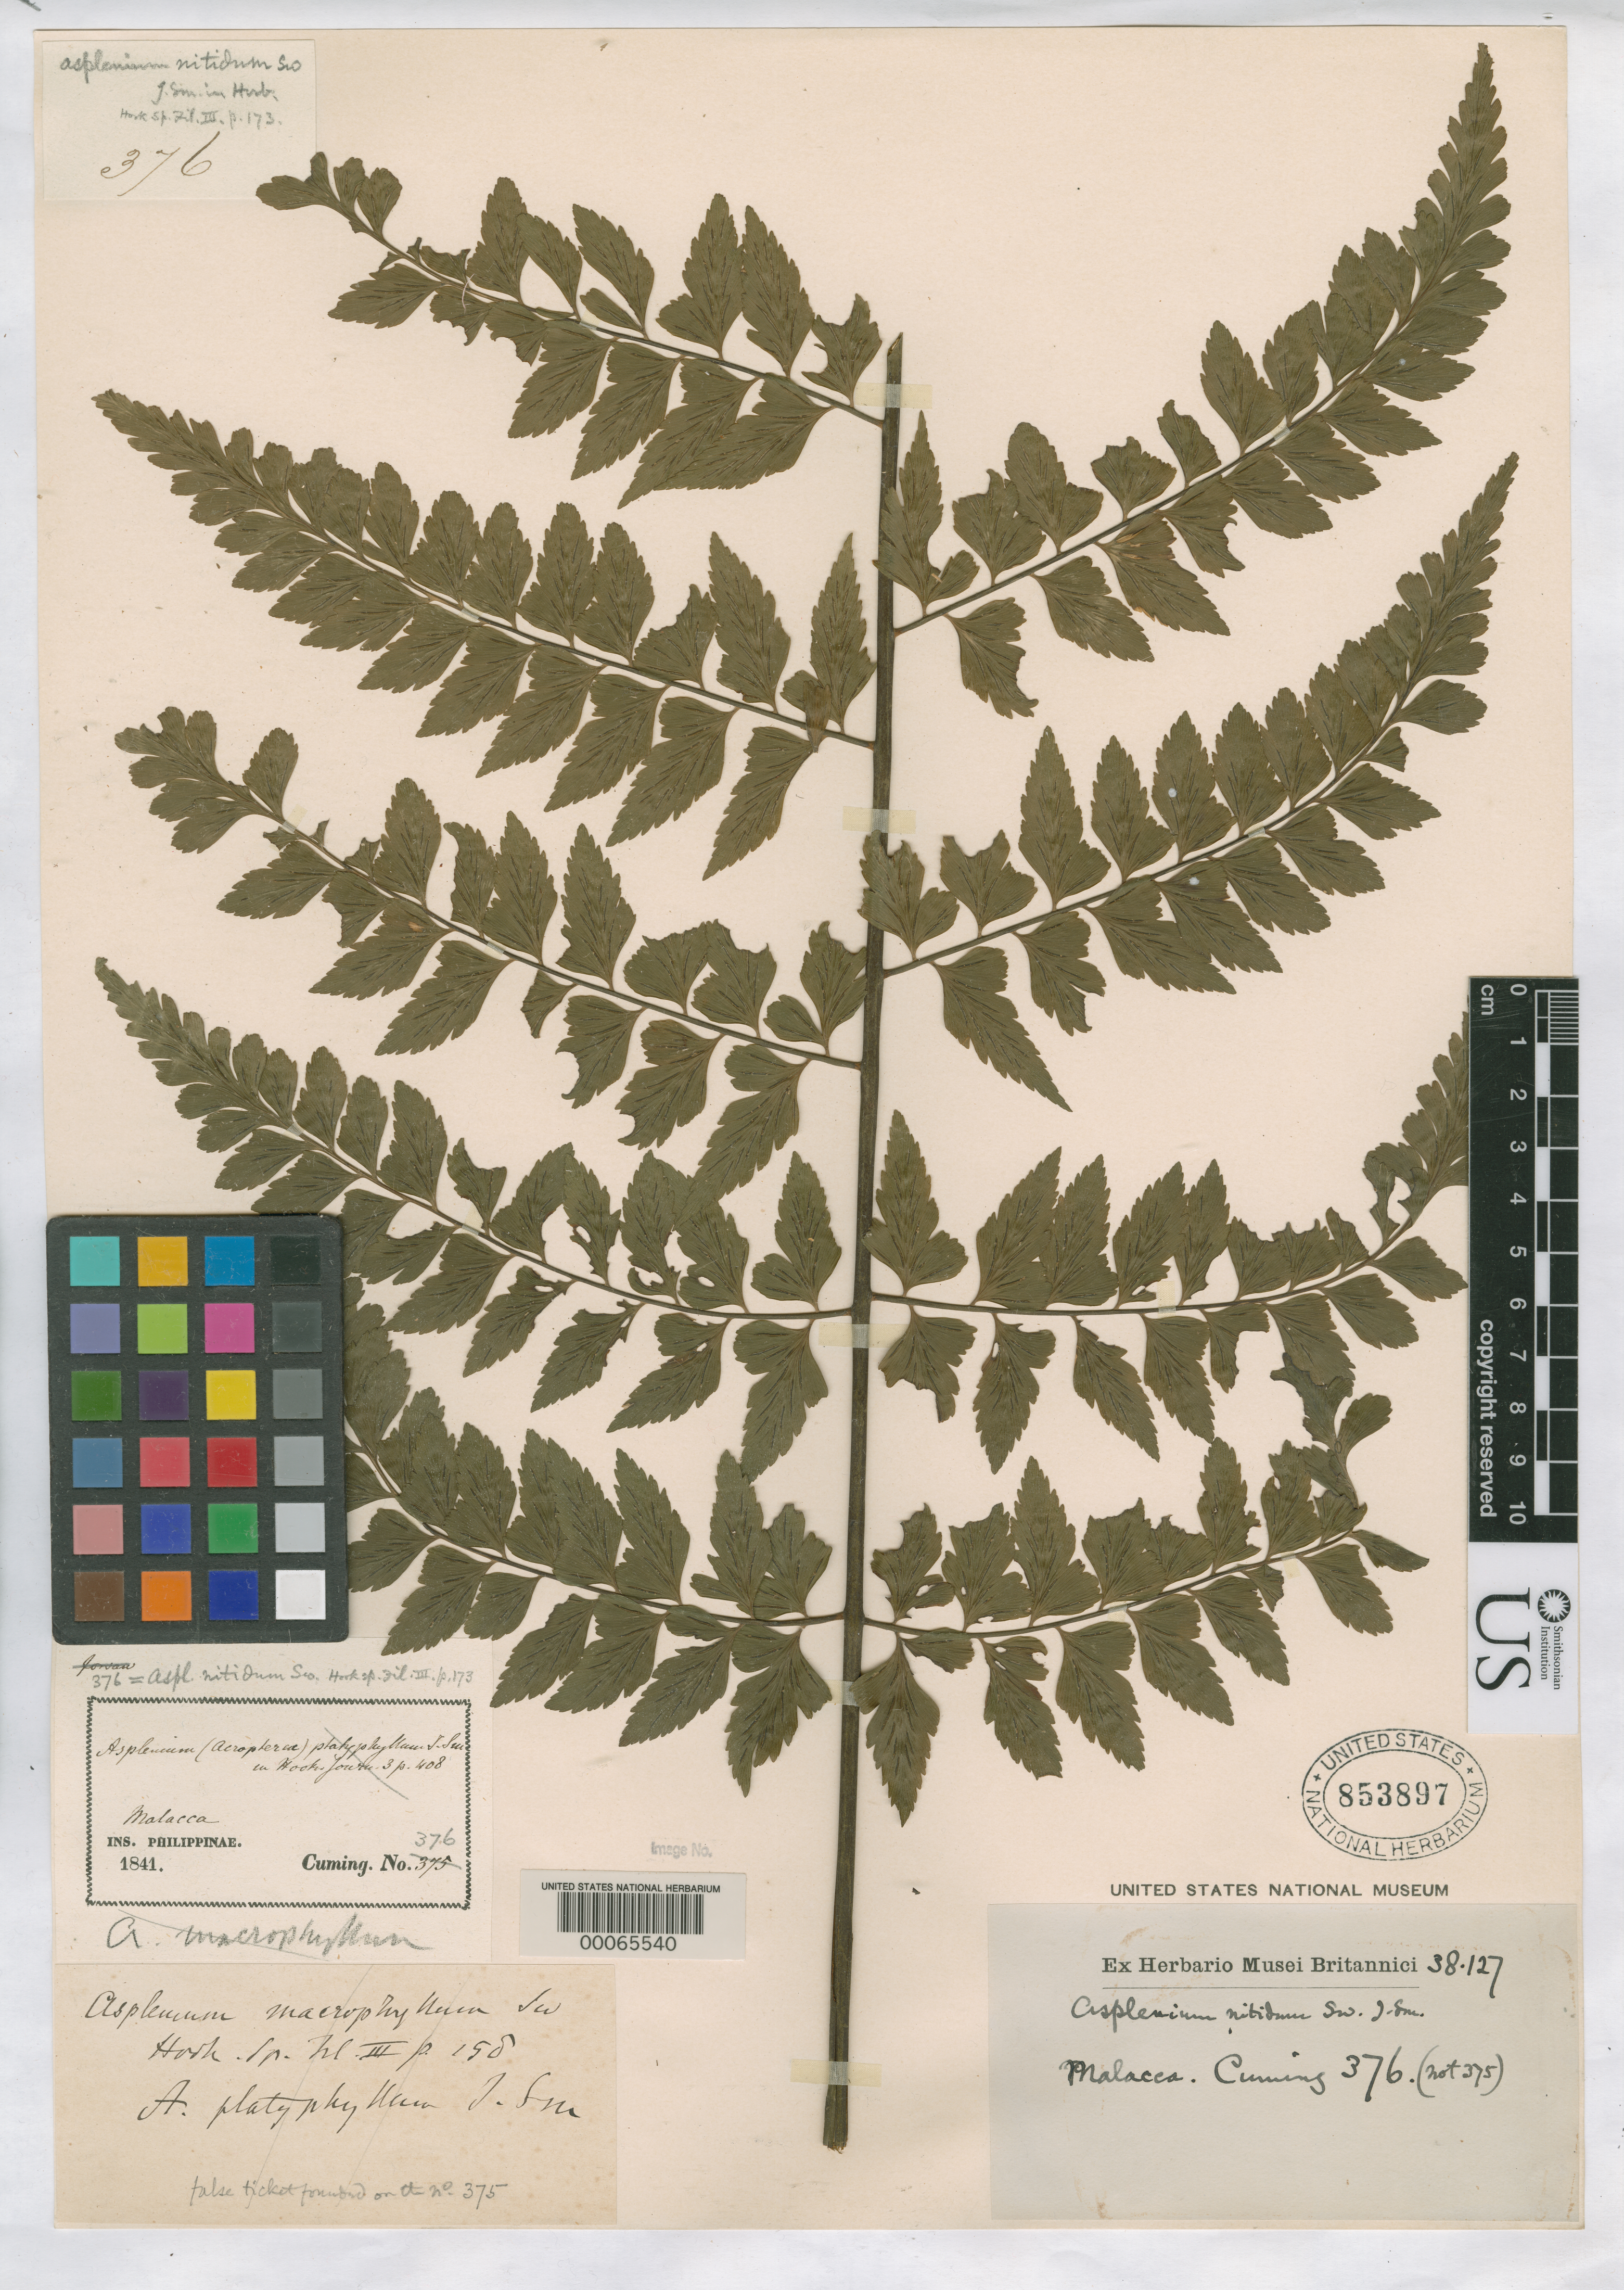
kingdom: Plantae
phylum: Tracheophyta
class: Polypodiopsida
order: Polypodiales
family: Aspleniaceae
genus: Asplenium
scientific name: Asplenium spathulinum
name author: Kunze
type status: Isotype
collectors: H. Cuming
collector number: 376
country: Malaysia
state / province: Melaka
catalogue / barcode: US 853897